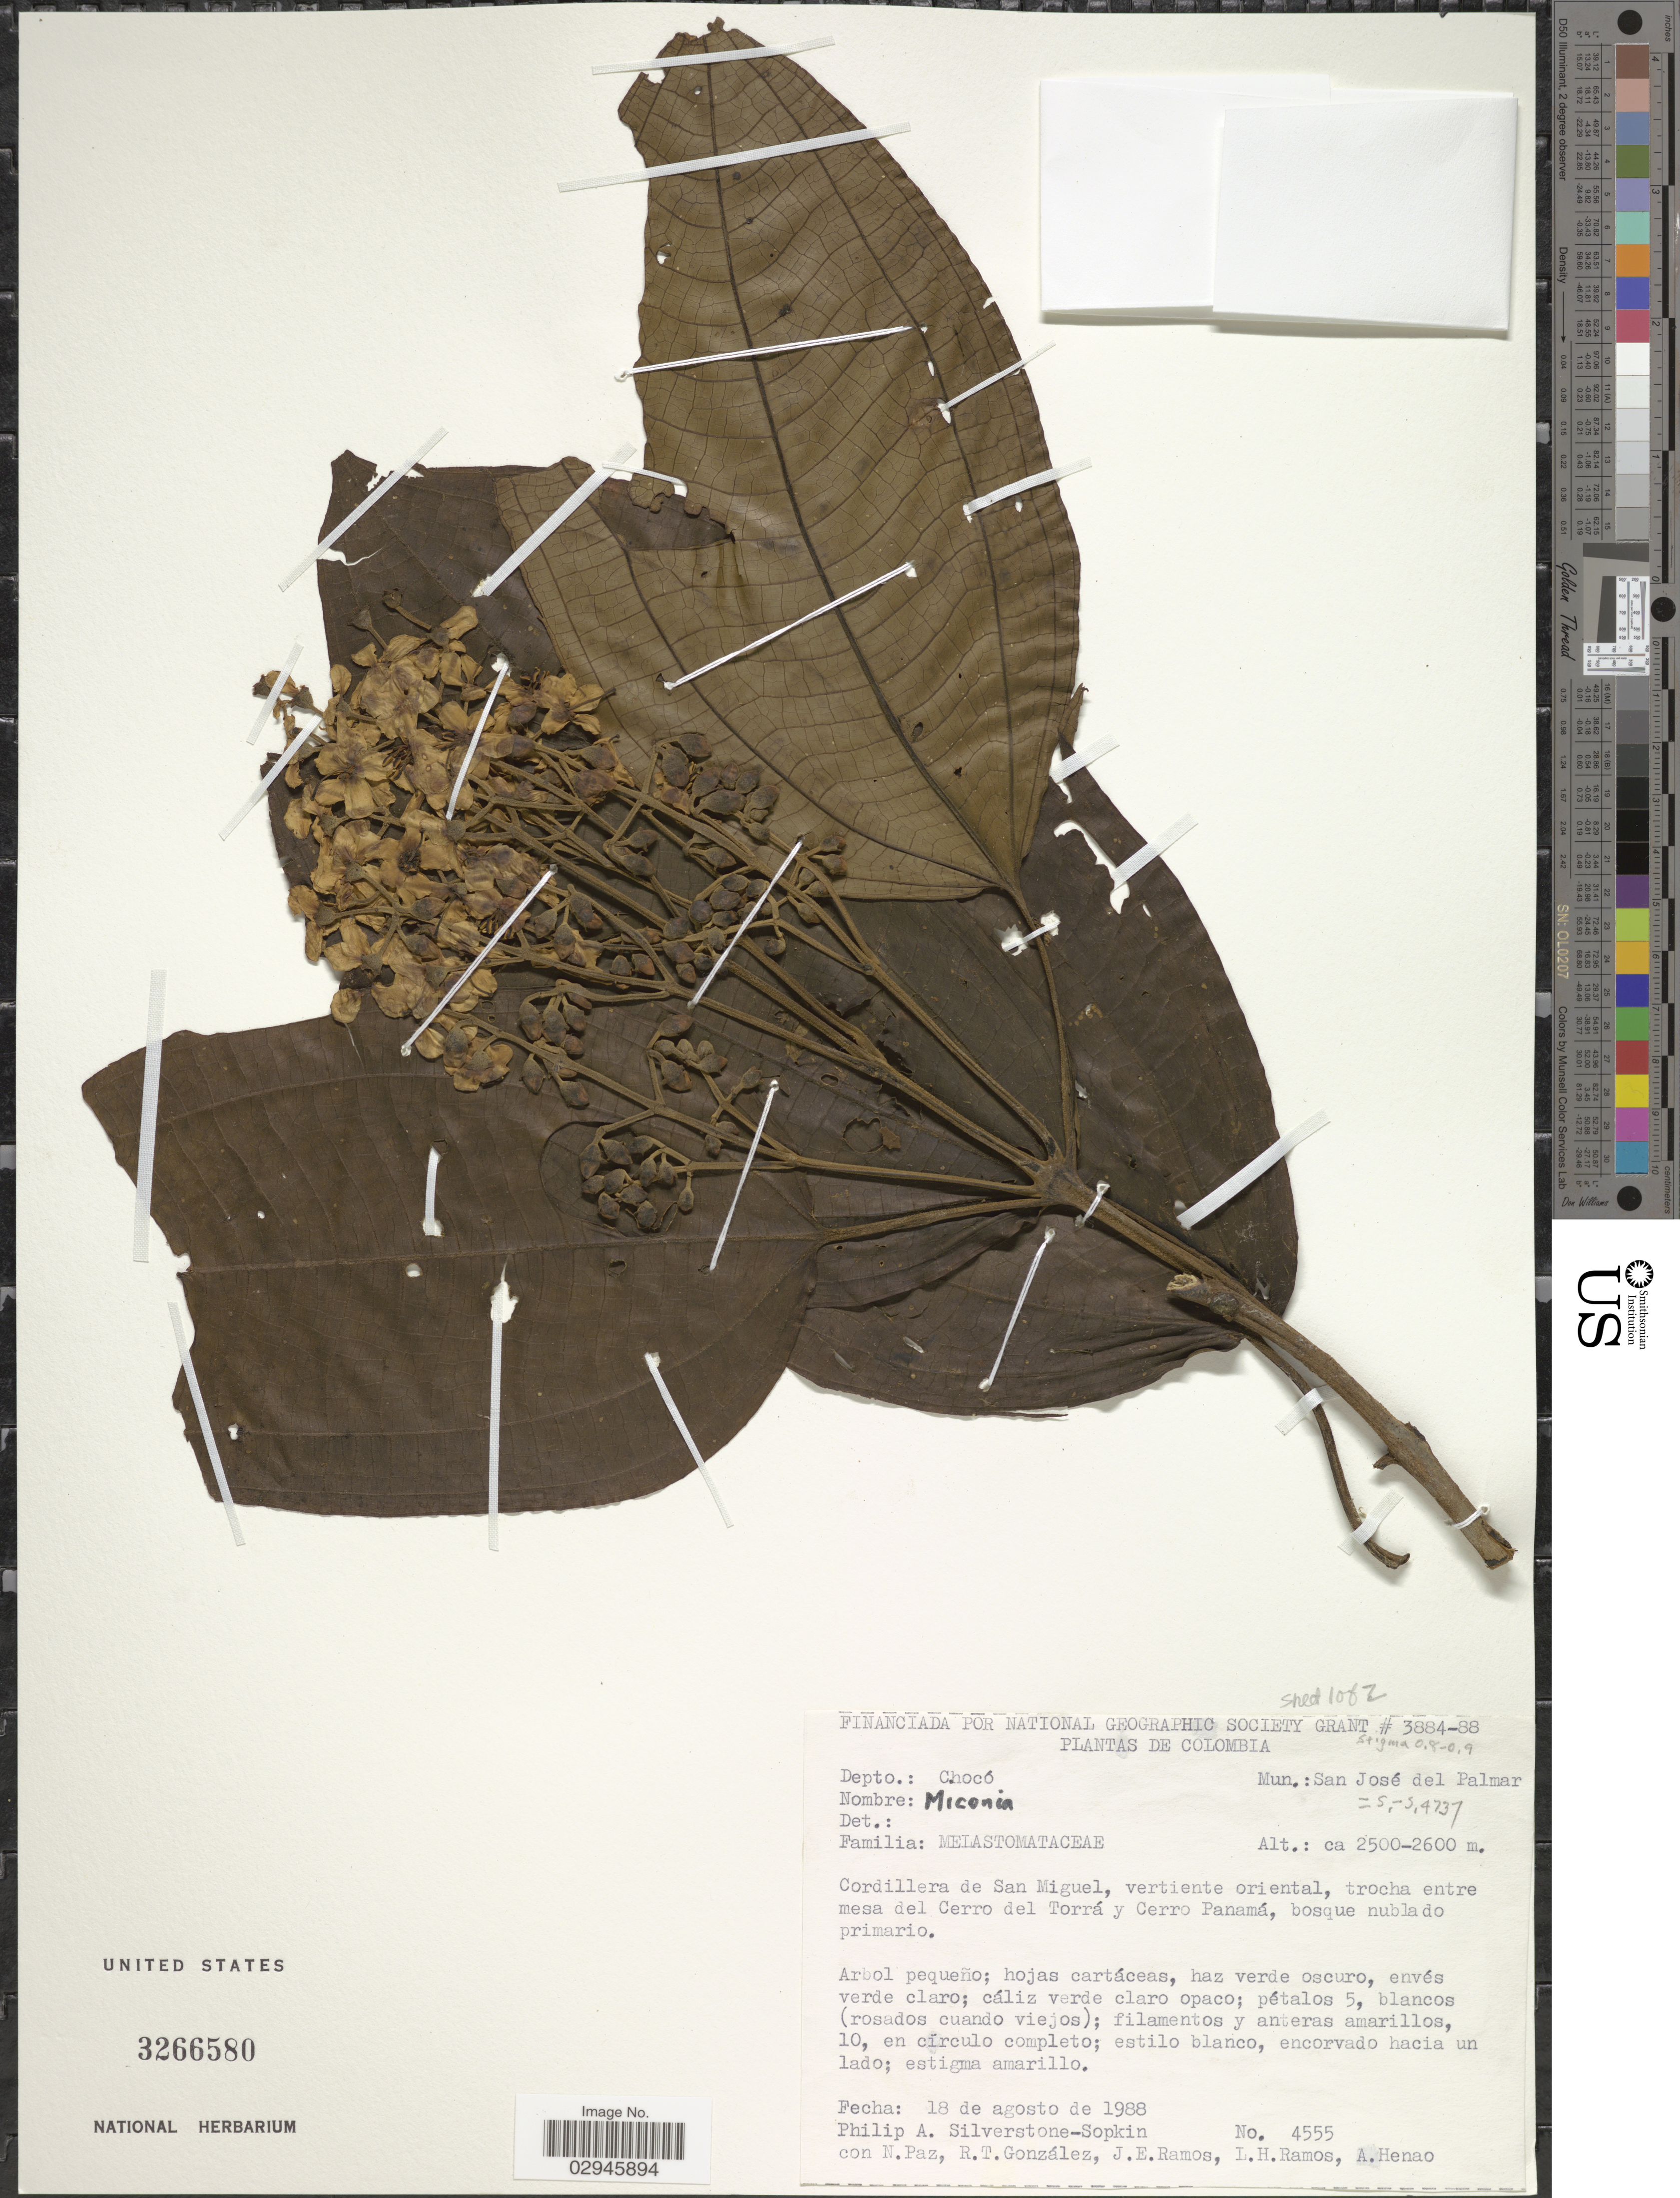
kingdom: Plantae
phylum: Tracheophyta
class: Magnoliopsida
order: Myrtales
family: Melastomataceae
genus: Miconia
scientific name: Miconia sp.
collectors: P. A. Silverstone-Sopkin, N. Paz, R. Gonzalez, J. E. Ramos & et al.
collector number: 4555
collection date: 1988-08-18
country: Colombia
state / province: Chocó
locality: Depto.: Chocó, Mun. San José del Palmar. Cordillera de San Miguel, vertiente oriental, trocha entre mesa del Cerro del Torrá y Cerro Panamá.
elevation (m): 2500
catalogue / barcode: US 3266580